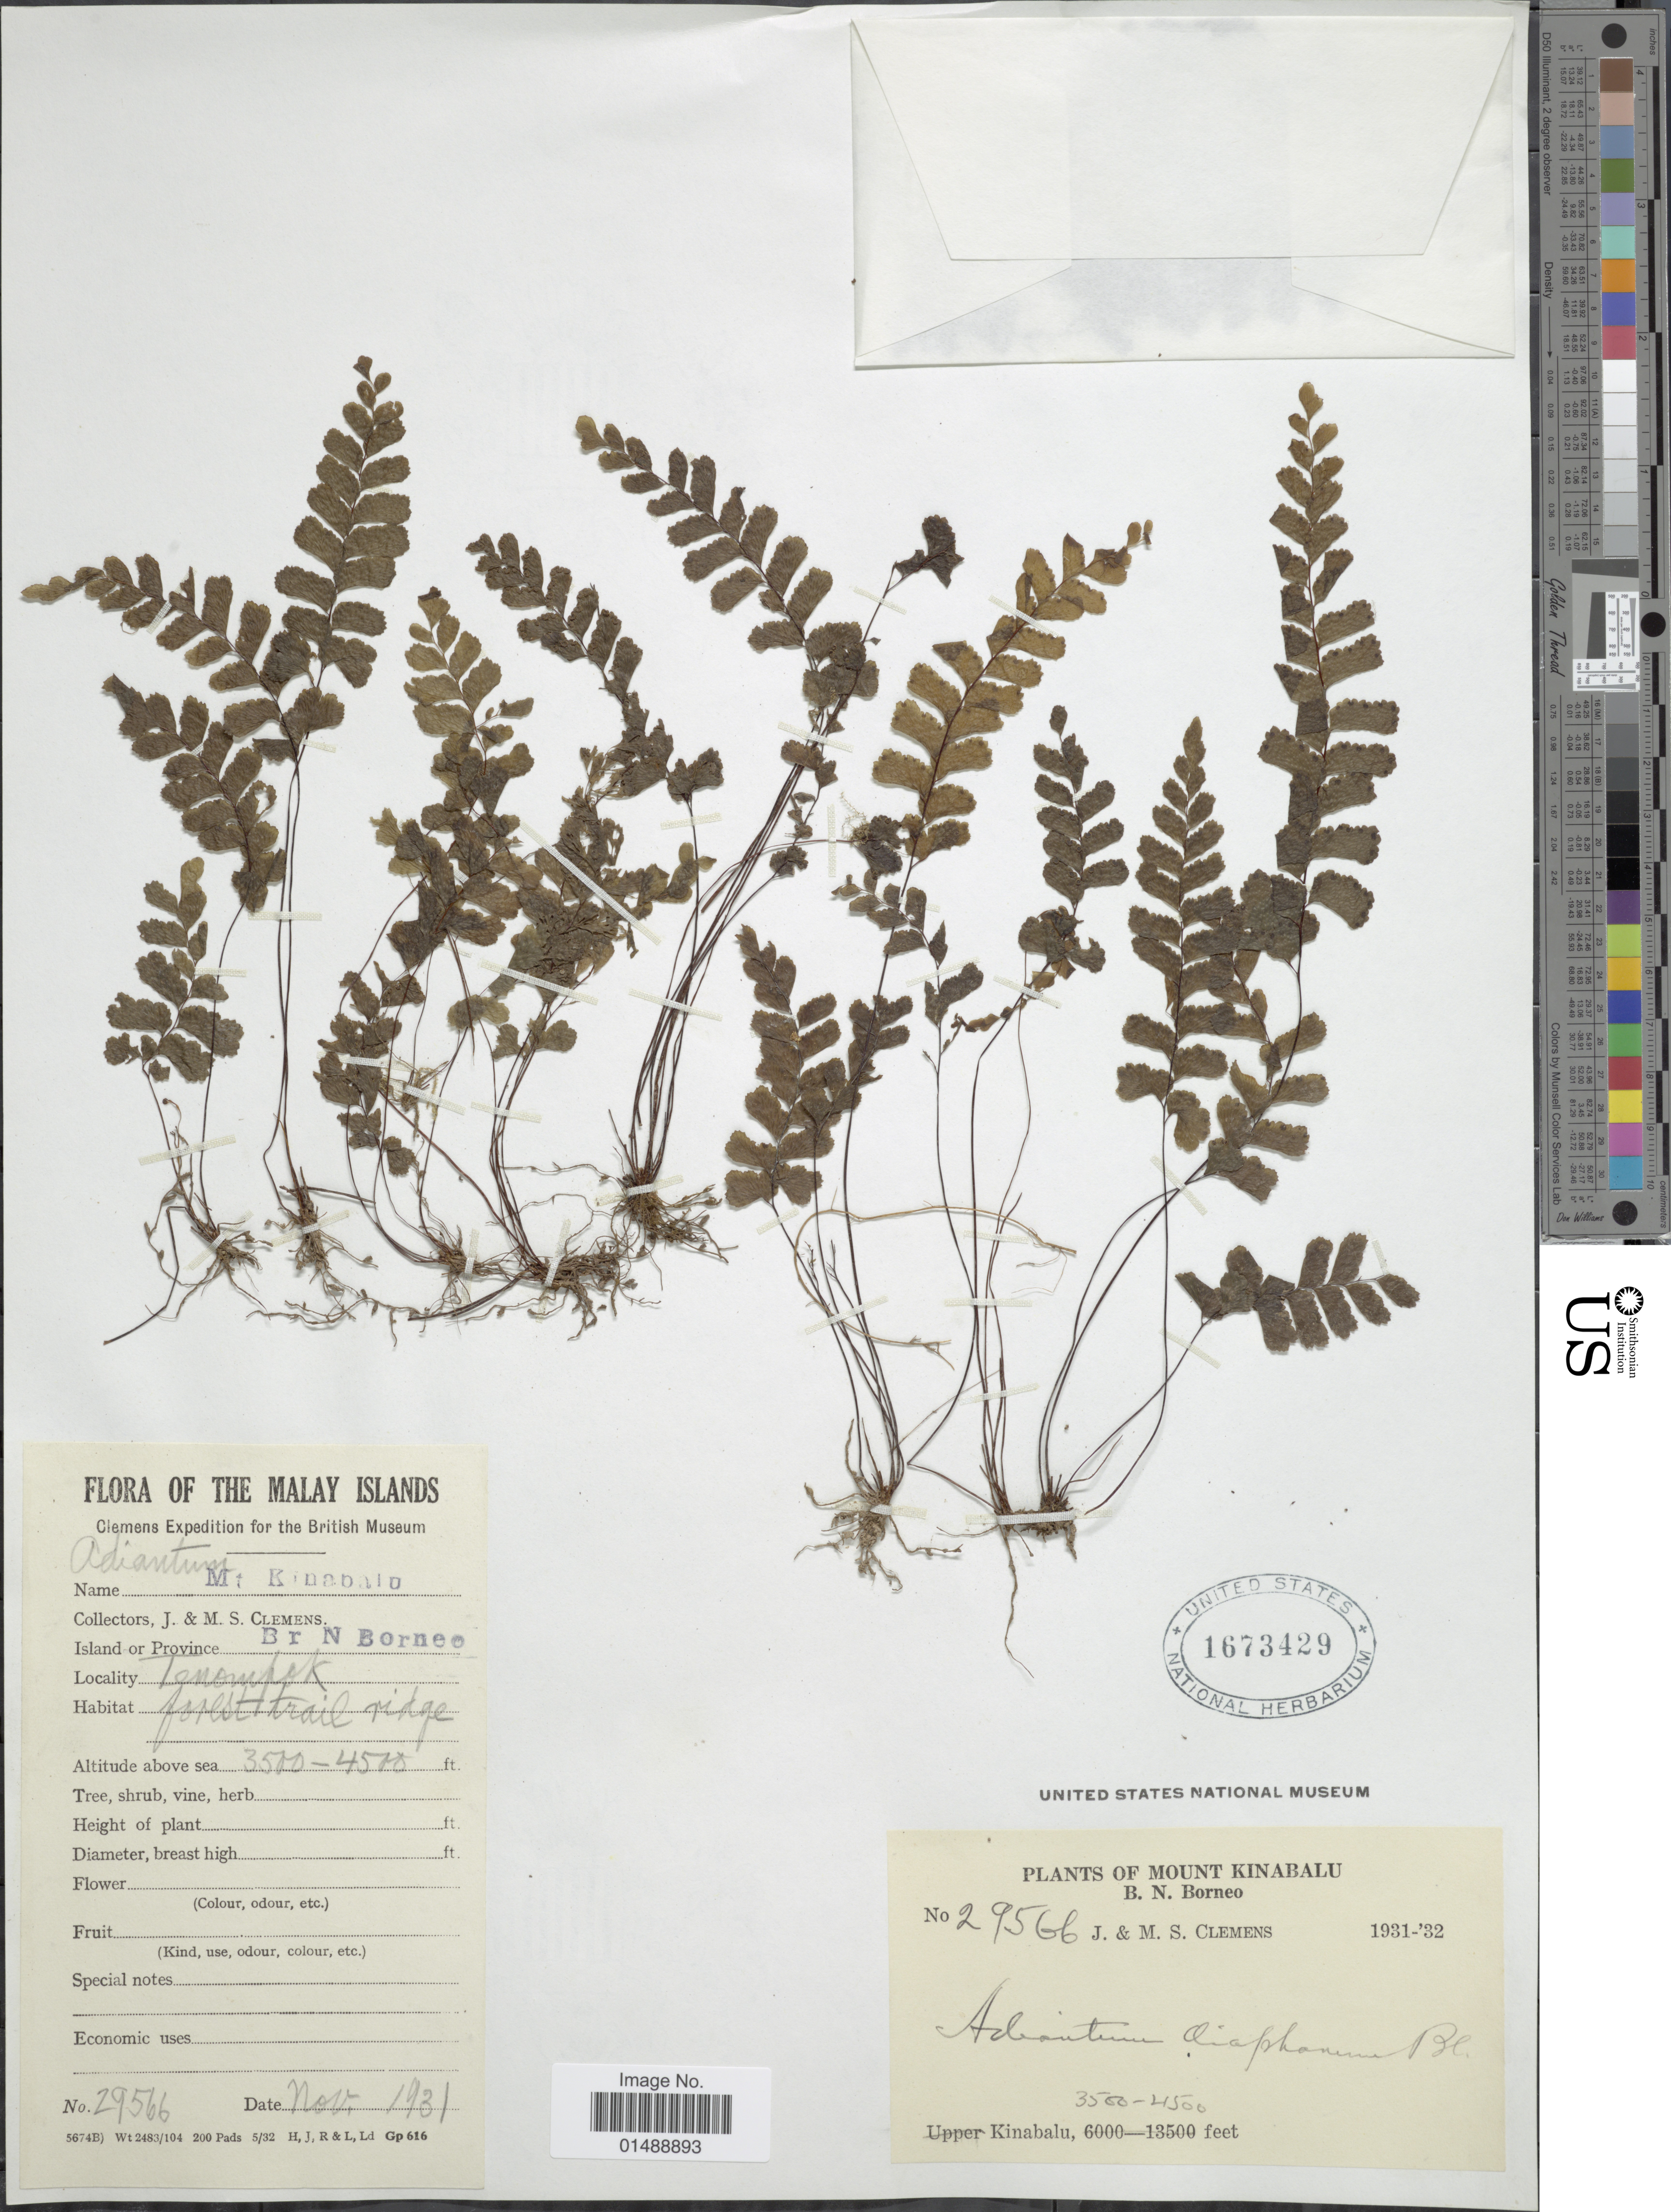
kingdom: Plantae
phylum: Tracheophyta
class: Polypodiopsida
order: Polypodiales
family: Pteridaceae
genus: Adiantum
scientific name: Adiantum diaphanum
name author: Blume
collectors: J. Clemens & M. S. Clemens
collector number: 29566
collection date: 1931-11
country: Malaysia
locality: Mount Kinabalu, Br.N. Borneo, Kinabalu,Tenompok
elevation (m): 1067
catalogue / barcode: US 1673429